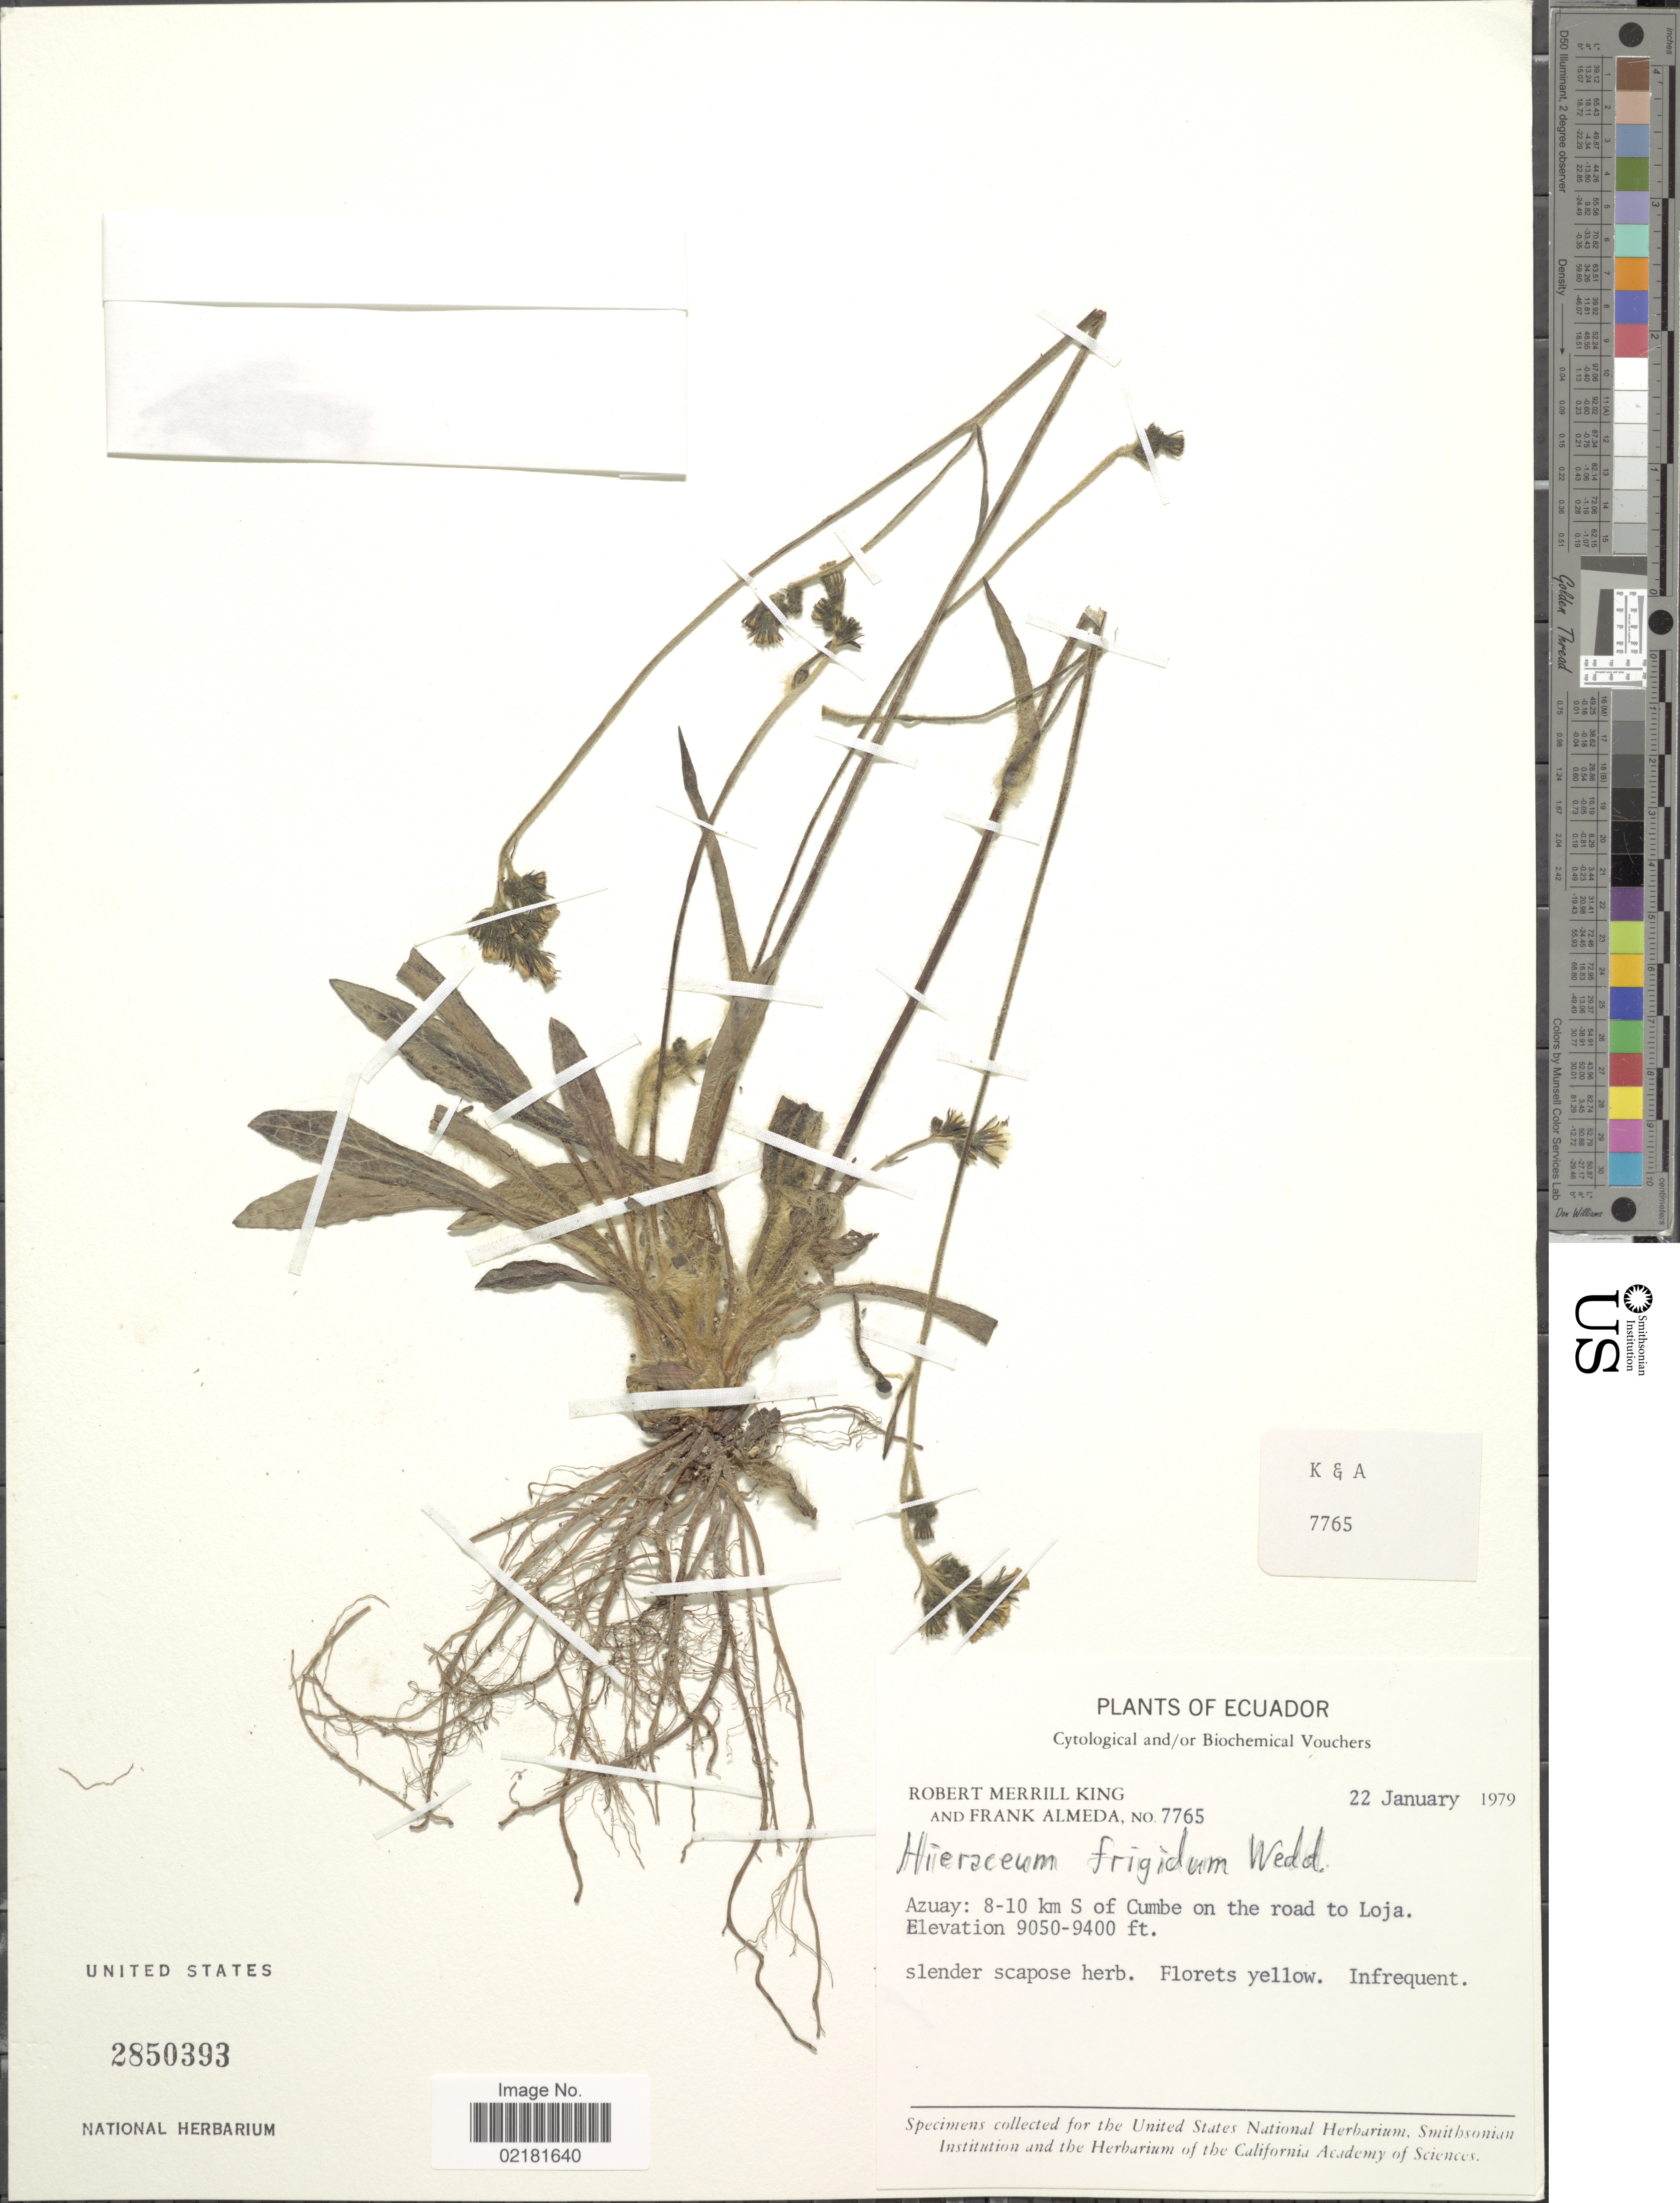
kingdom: Plantae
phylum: Tracheophyta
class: Magnoliopsida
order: Asterales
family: Asteraceae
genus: Hieracium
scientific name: Hieracium jubatum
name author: Fr.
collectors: R. M. King & F. Almeda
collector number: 7765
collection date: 1979-01-22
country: Ecuador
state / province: Azuay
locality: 8-10 km S of Cumbe on the road to Loja.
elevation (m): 2758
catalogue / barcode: US 2850393